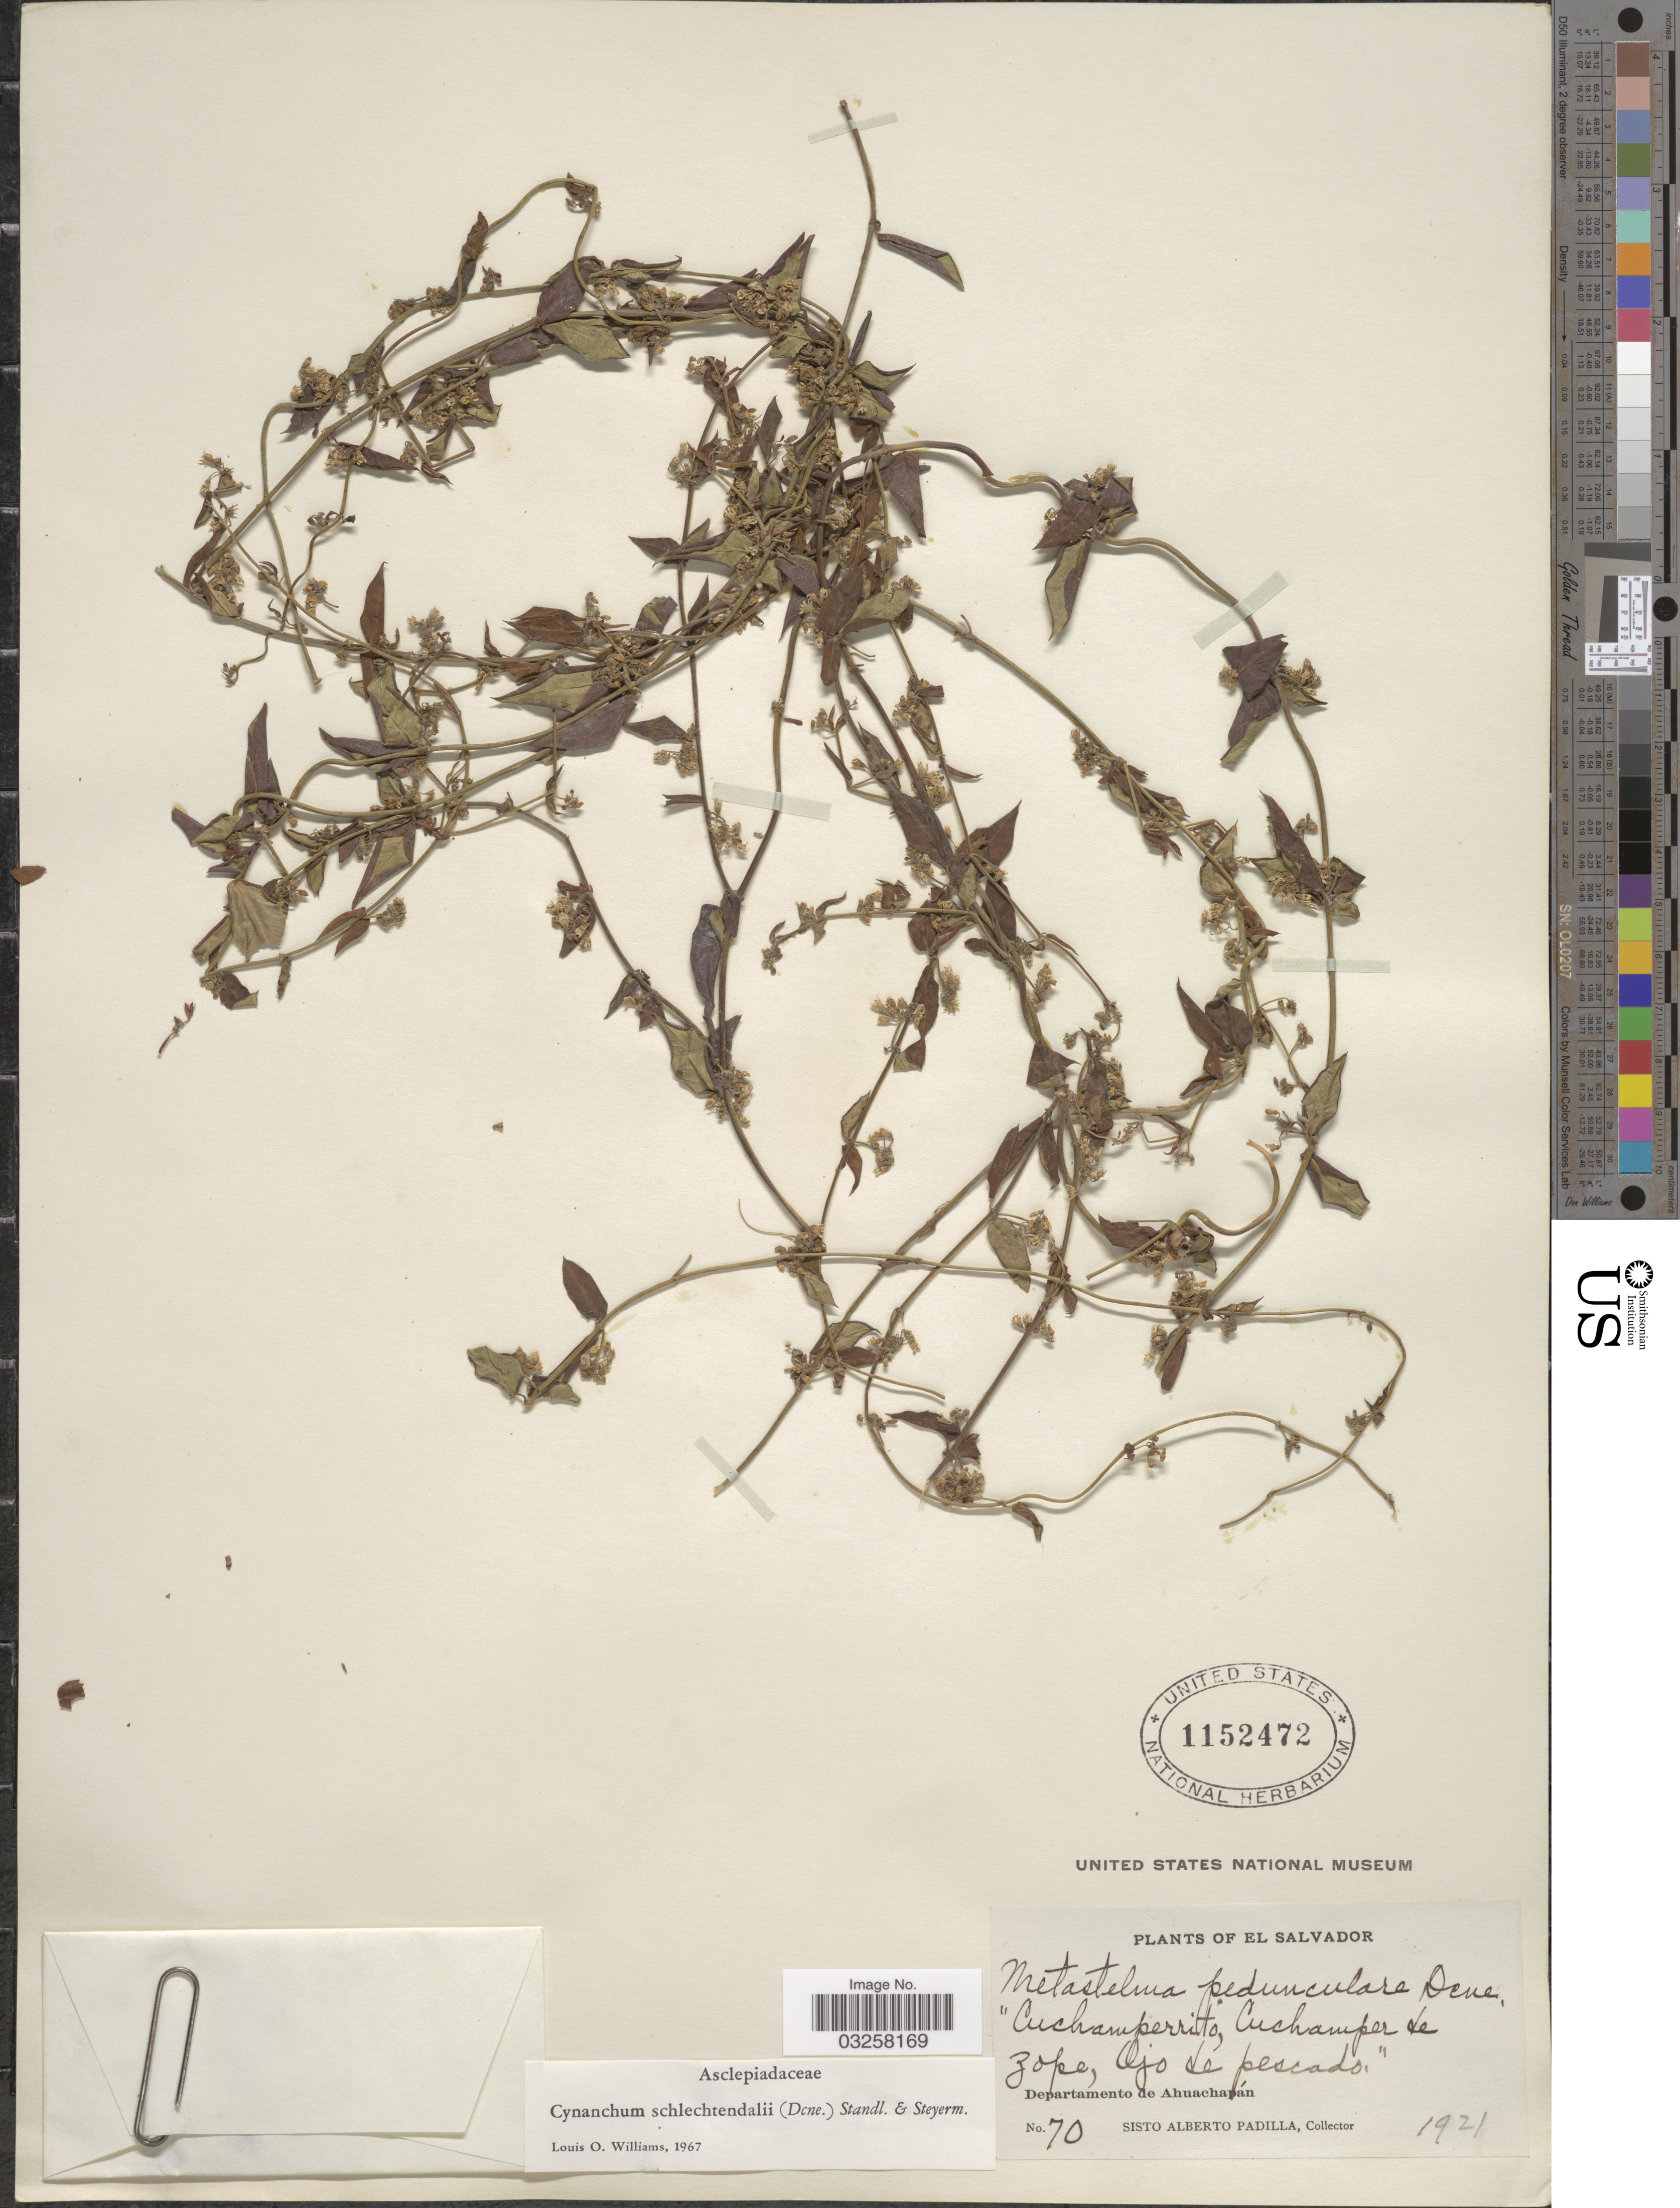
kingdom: Plantae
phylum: Tracheophyta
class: Magnoliopsida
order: Gentianales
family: Apocynaceae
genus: Metastelma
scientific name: Metastelma schlechtendalii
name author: Decne.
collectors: S. A. Padilla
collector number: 70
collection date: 1921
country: El Salvador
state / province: Ahuachapan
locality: Departamento de Ahuachapán.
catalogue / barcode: US 1152472